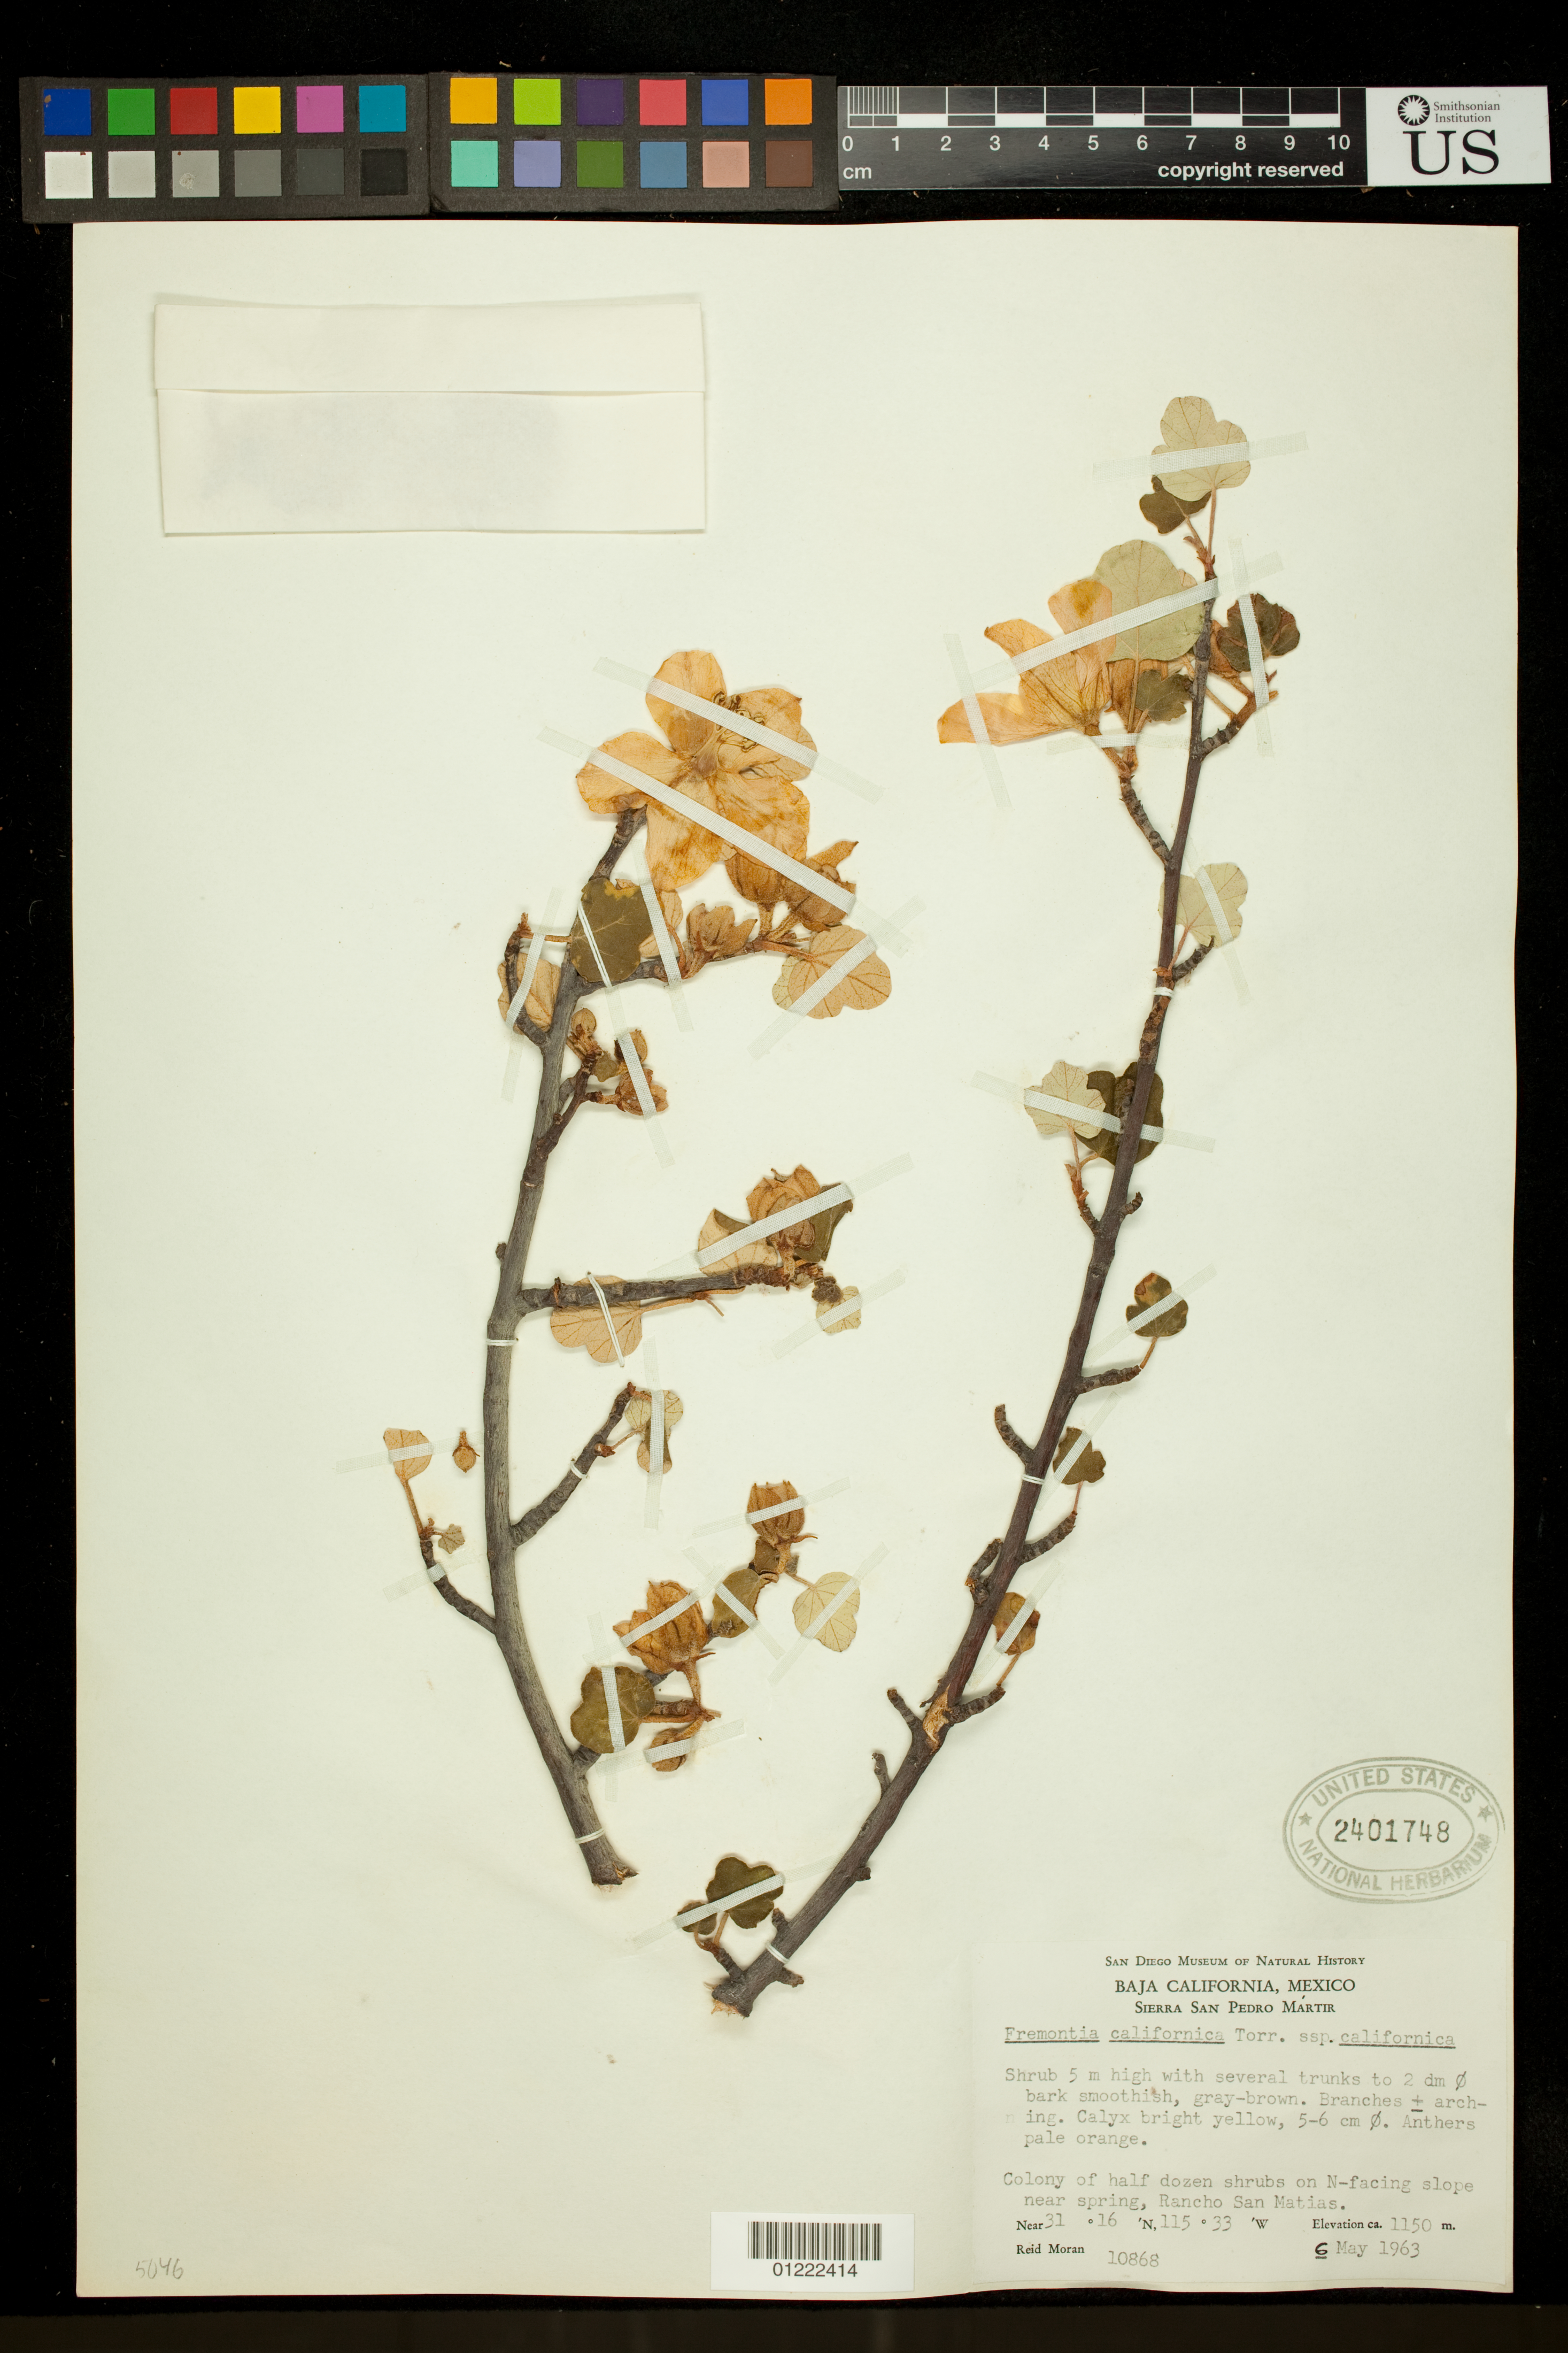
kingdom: Plantae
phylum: Tracheophyta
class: Magnoliopsida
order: Malvales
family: Malvaceae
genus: Fremontodendron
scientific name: Fremontodendron californicum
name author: (Torr.) Coville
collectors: R. V. Moran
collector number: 10868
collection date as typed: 3/6/1963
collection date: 1963-03-06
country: Mexico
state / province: Baja California Norte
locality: Baja California, Sierra San Pedro Martir. Colony of half dozen shrubs on N-facing slope near spring, Rancho San Matias.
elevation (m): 1150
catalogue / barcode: US 2401748